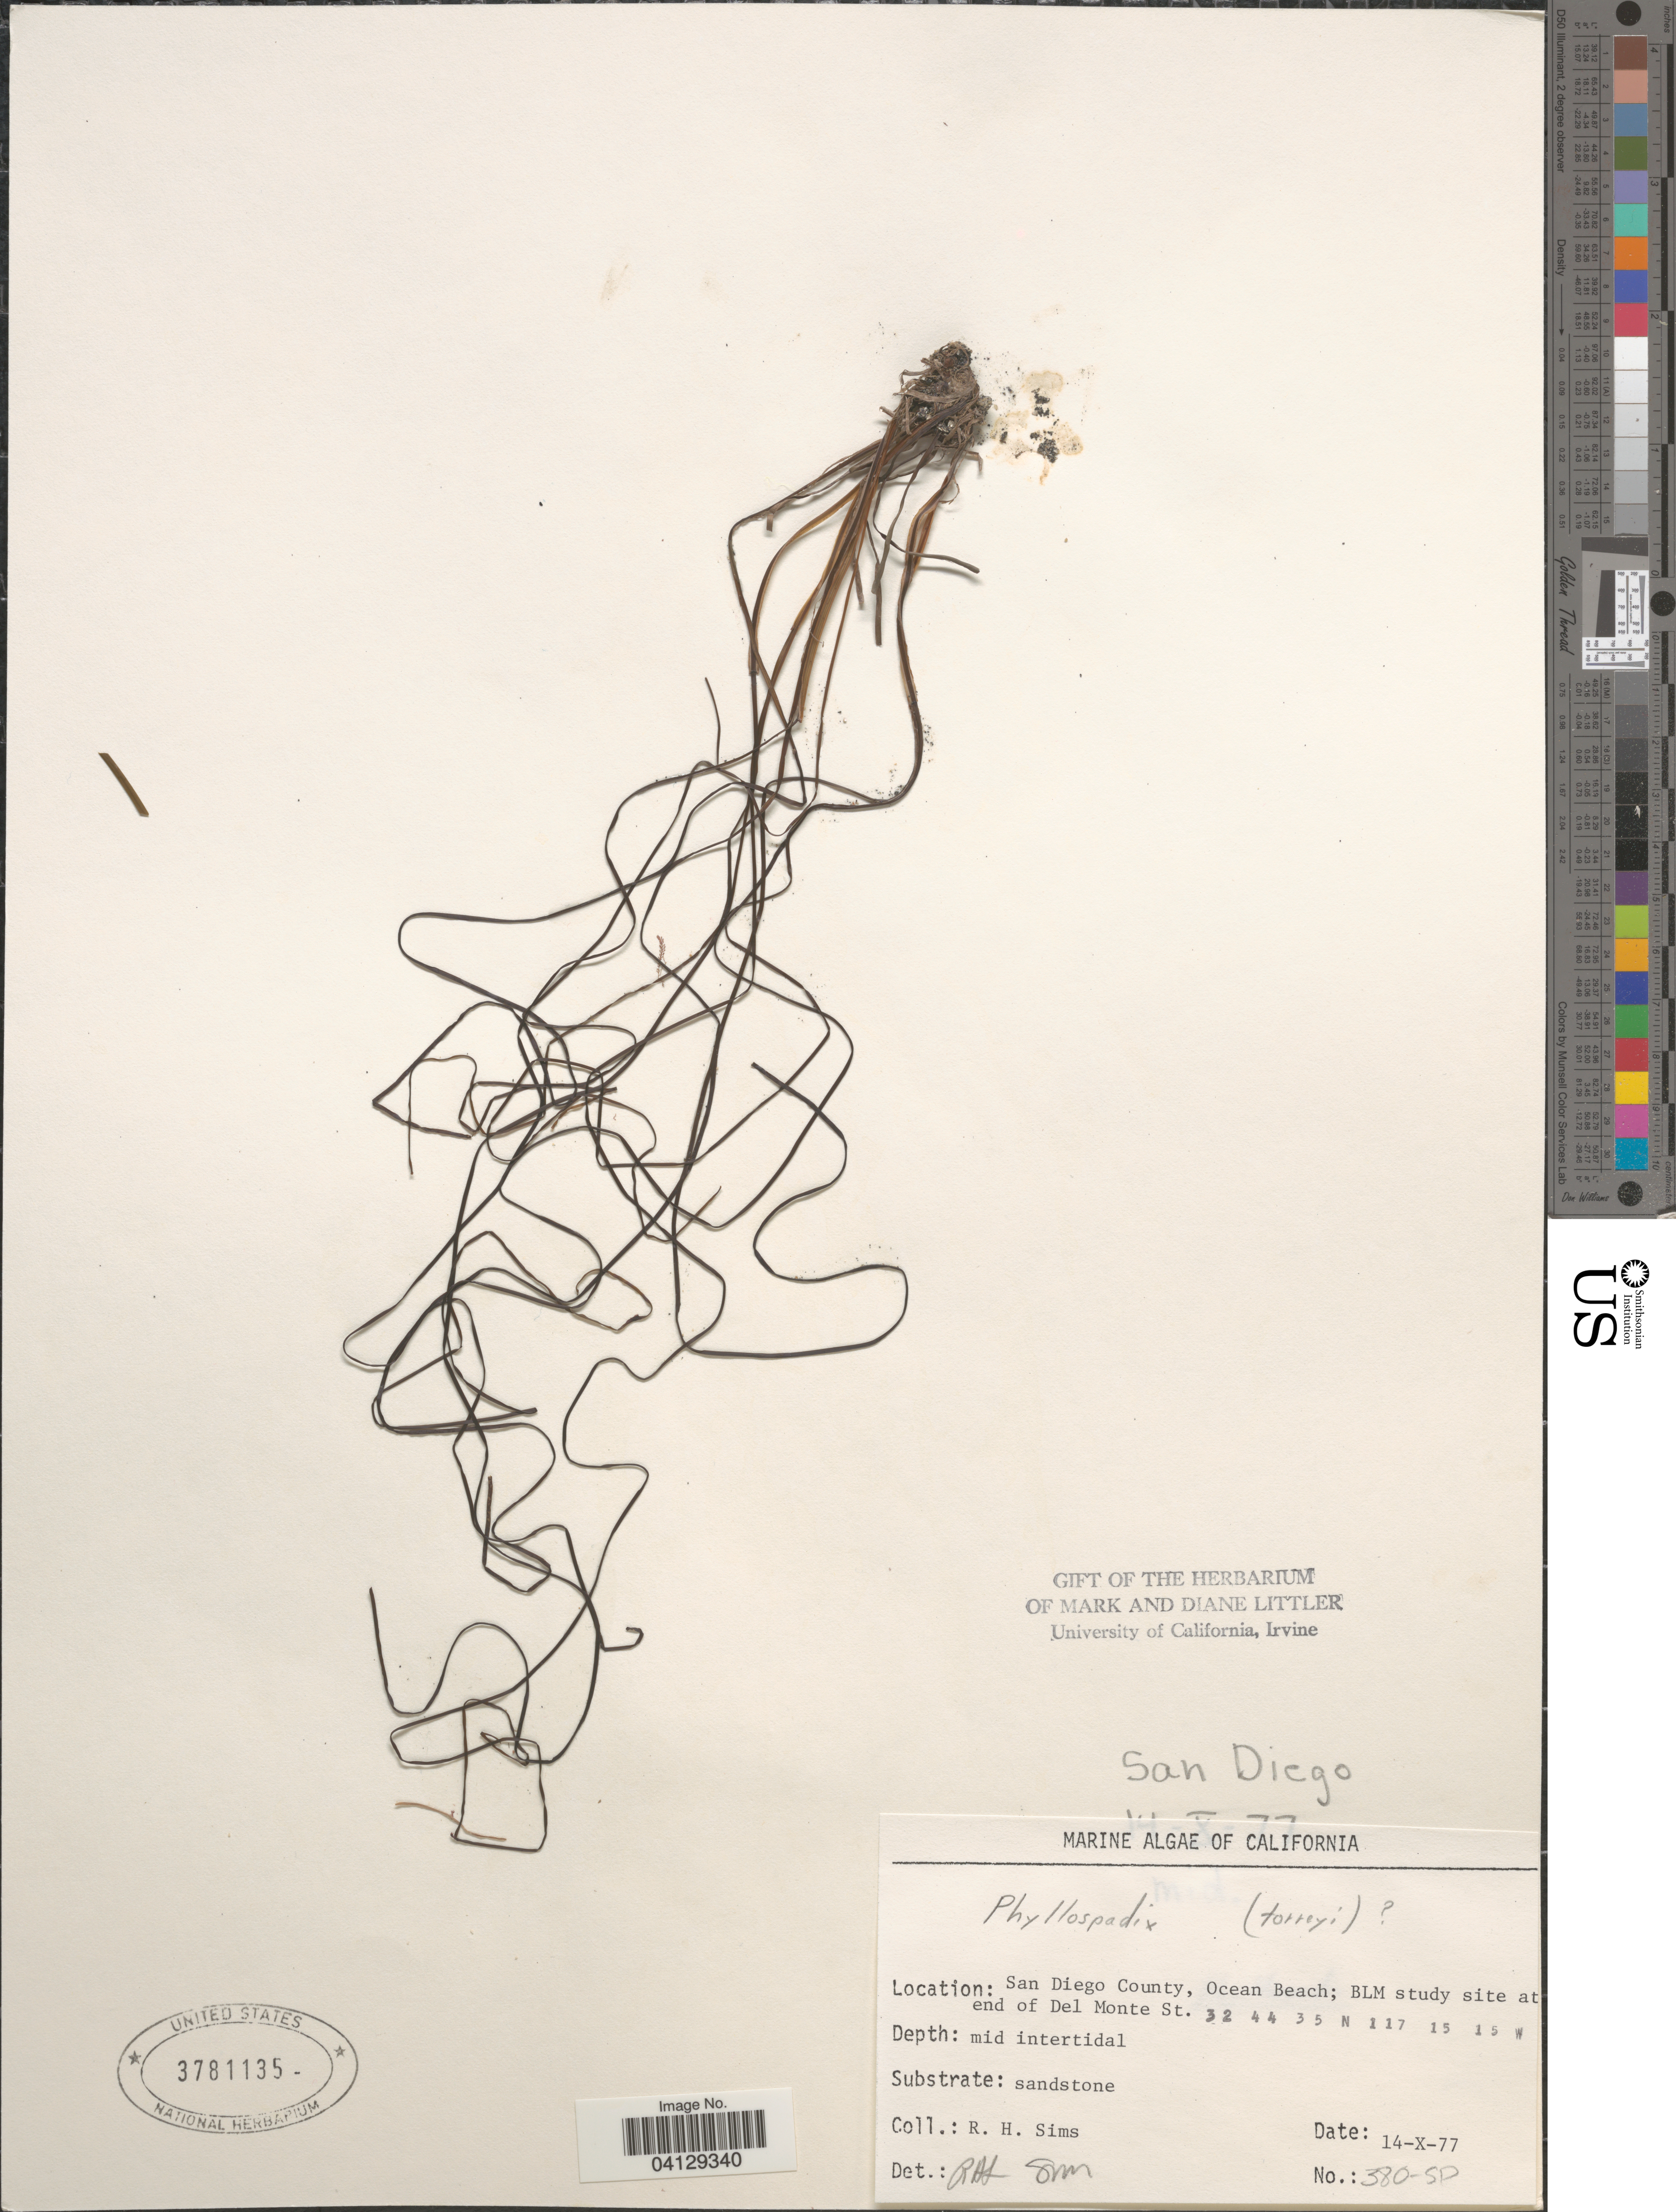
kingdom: Plantae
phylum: Tracheophyta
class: Liliopsida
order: Alismatales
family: Zosteraceae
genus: Phyllospadix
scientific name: Phyllospadix torreyi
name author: S. Watson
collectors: R. H. Sims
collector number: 380-SD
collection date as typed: Transcribed d/m/y: 14/10/77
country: United States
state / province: California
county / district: San Diego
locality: San Diego County, Ocean Beach; BLM study site at end of Del Monte St.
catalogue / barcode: US 3781135